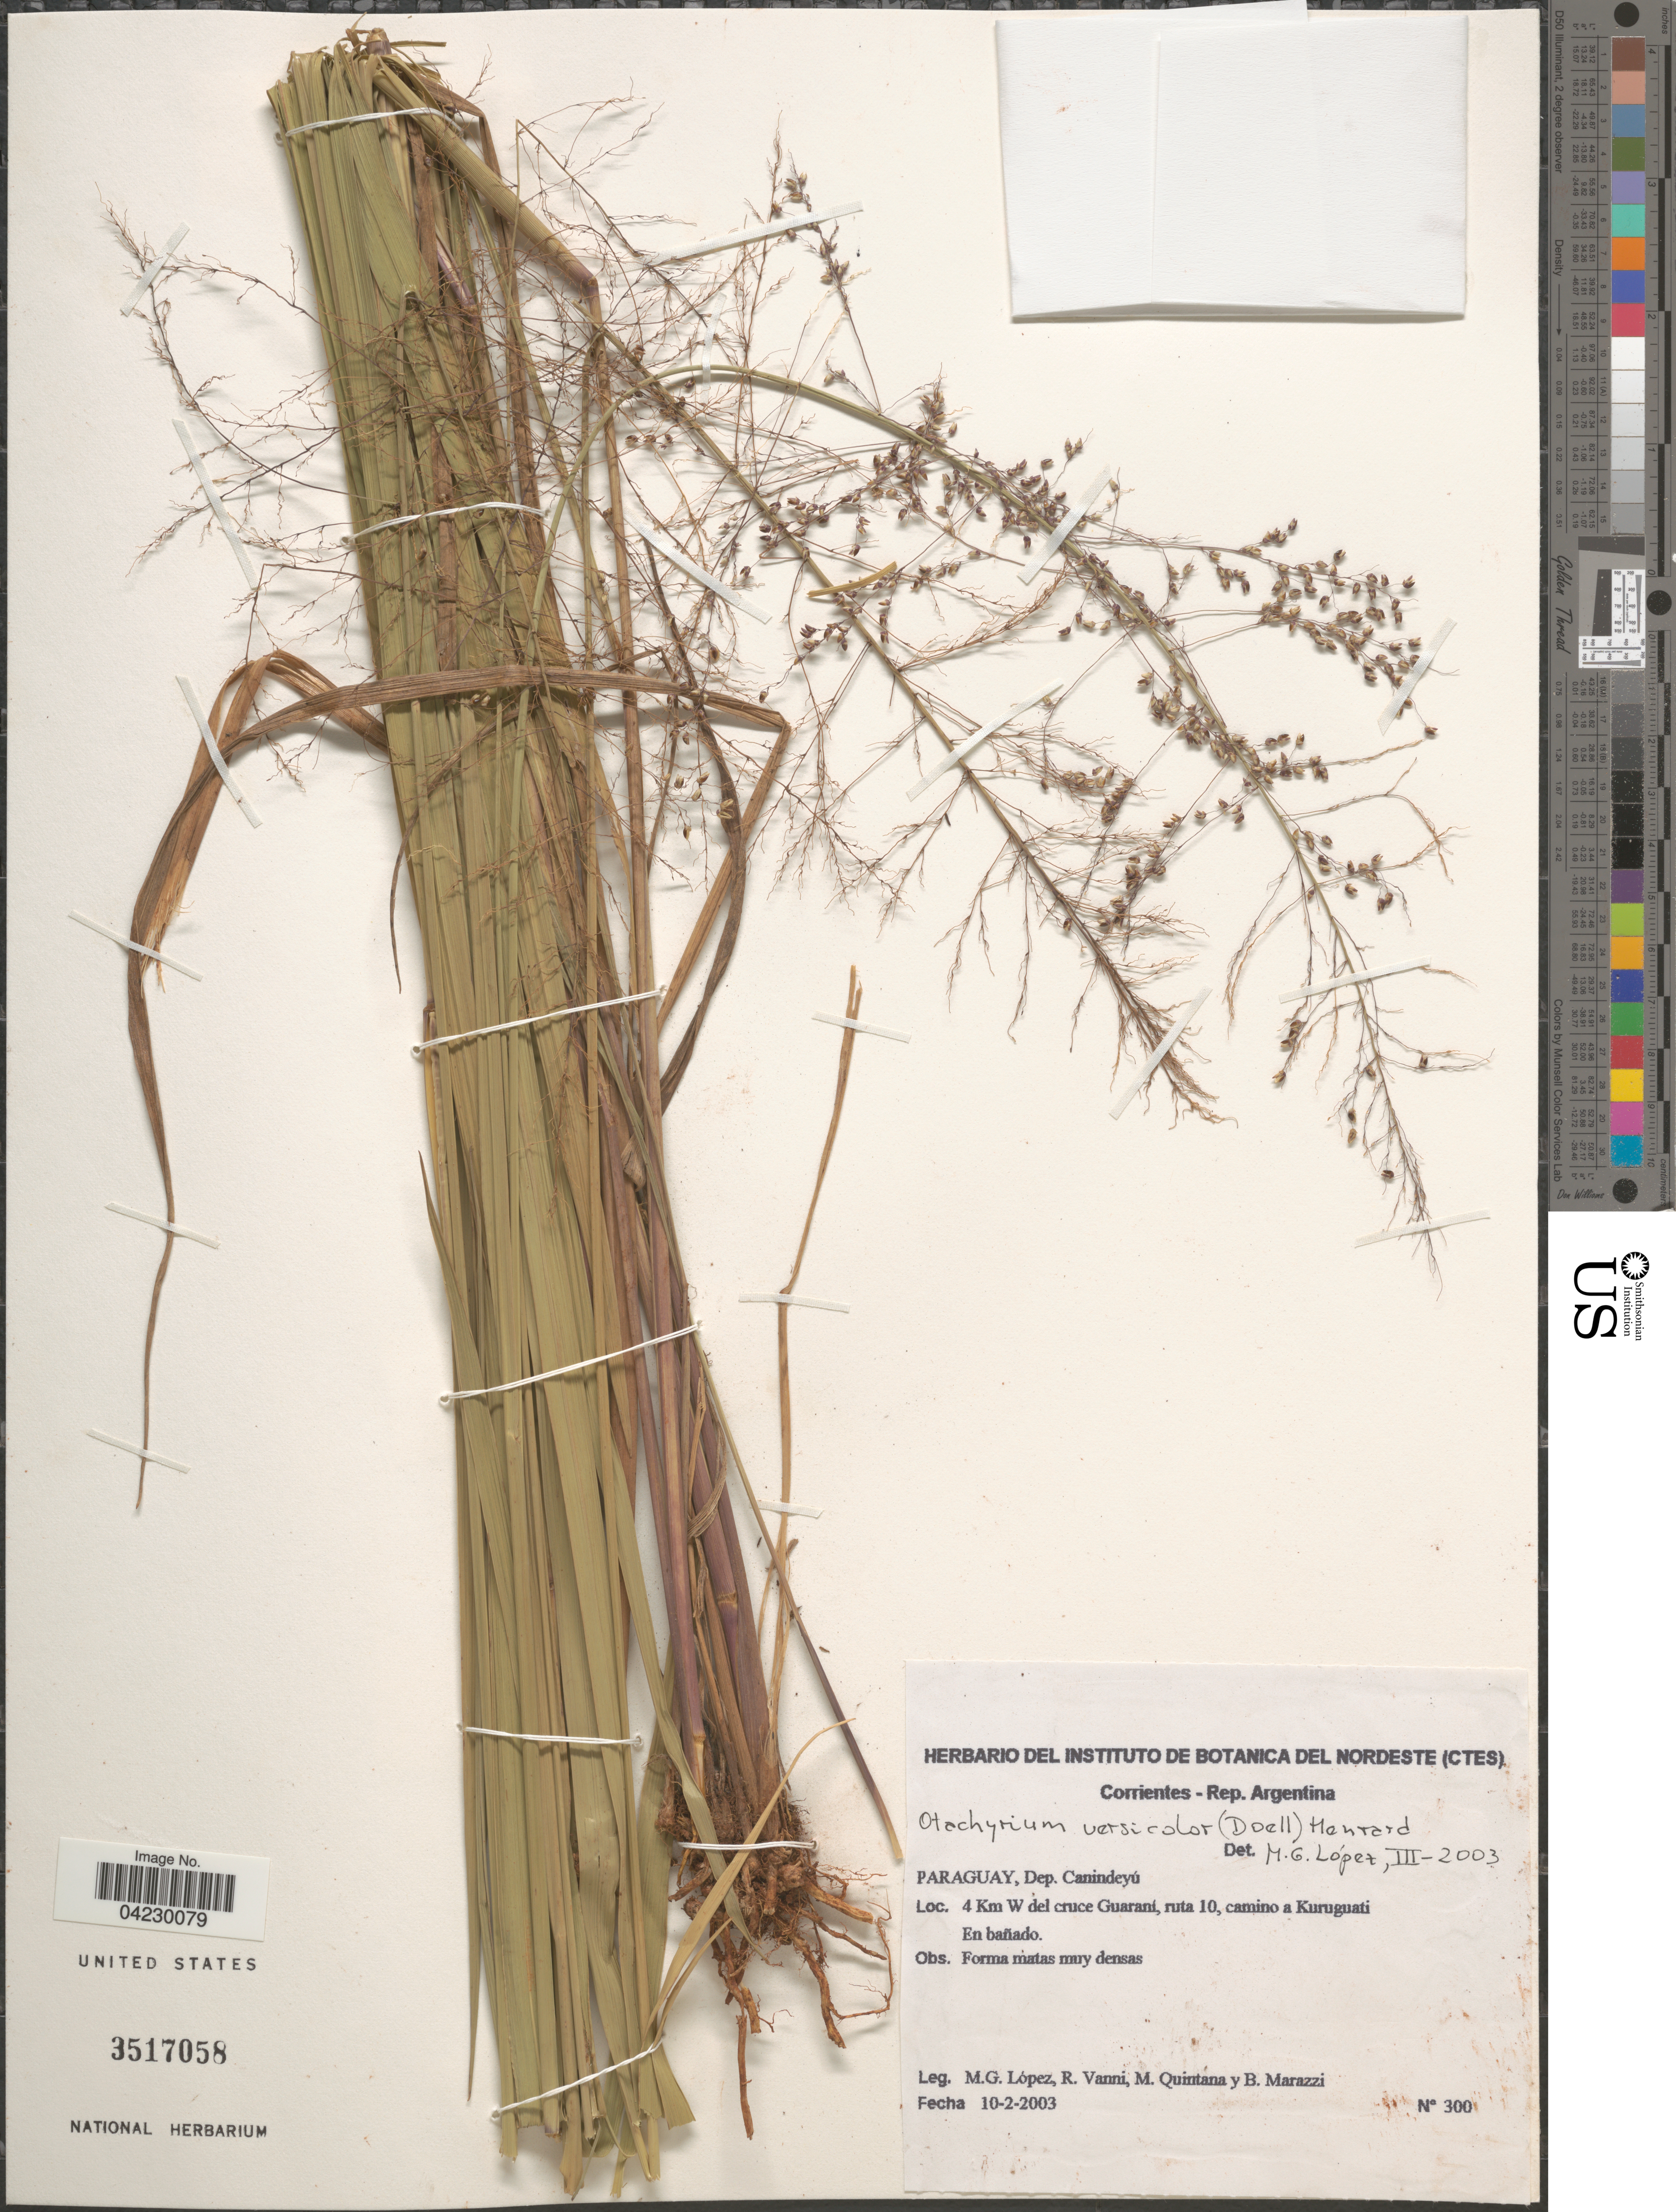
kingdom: Plantae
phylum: Tracheophyta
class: Liliopsida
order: Poales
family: Poaceae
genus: Otachyrium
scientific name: Otachyrium versicolor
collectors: M. López, R. Vanni, M. Quintana & B. Marazzi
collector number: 300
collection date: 2003-02-10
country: Paraguay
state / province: Canindeyu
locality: Dep. Canindeyú. 4 Km W del cruce Guarani, ruta 10, camino a Kuruguati. En bañado.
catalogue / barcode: US 3517058